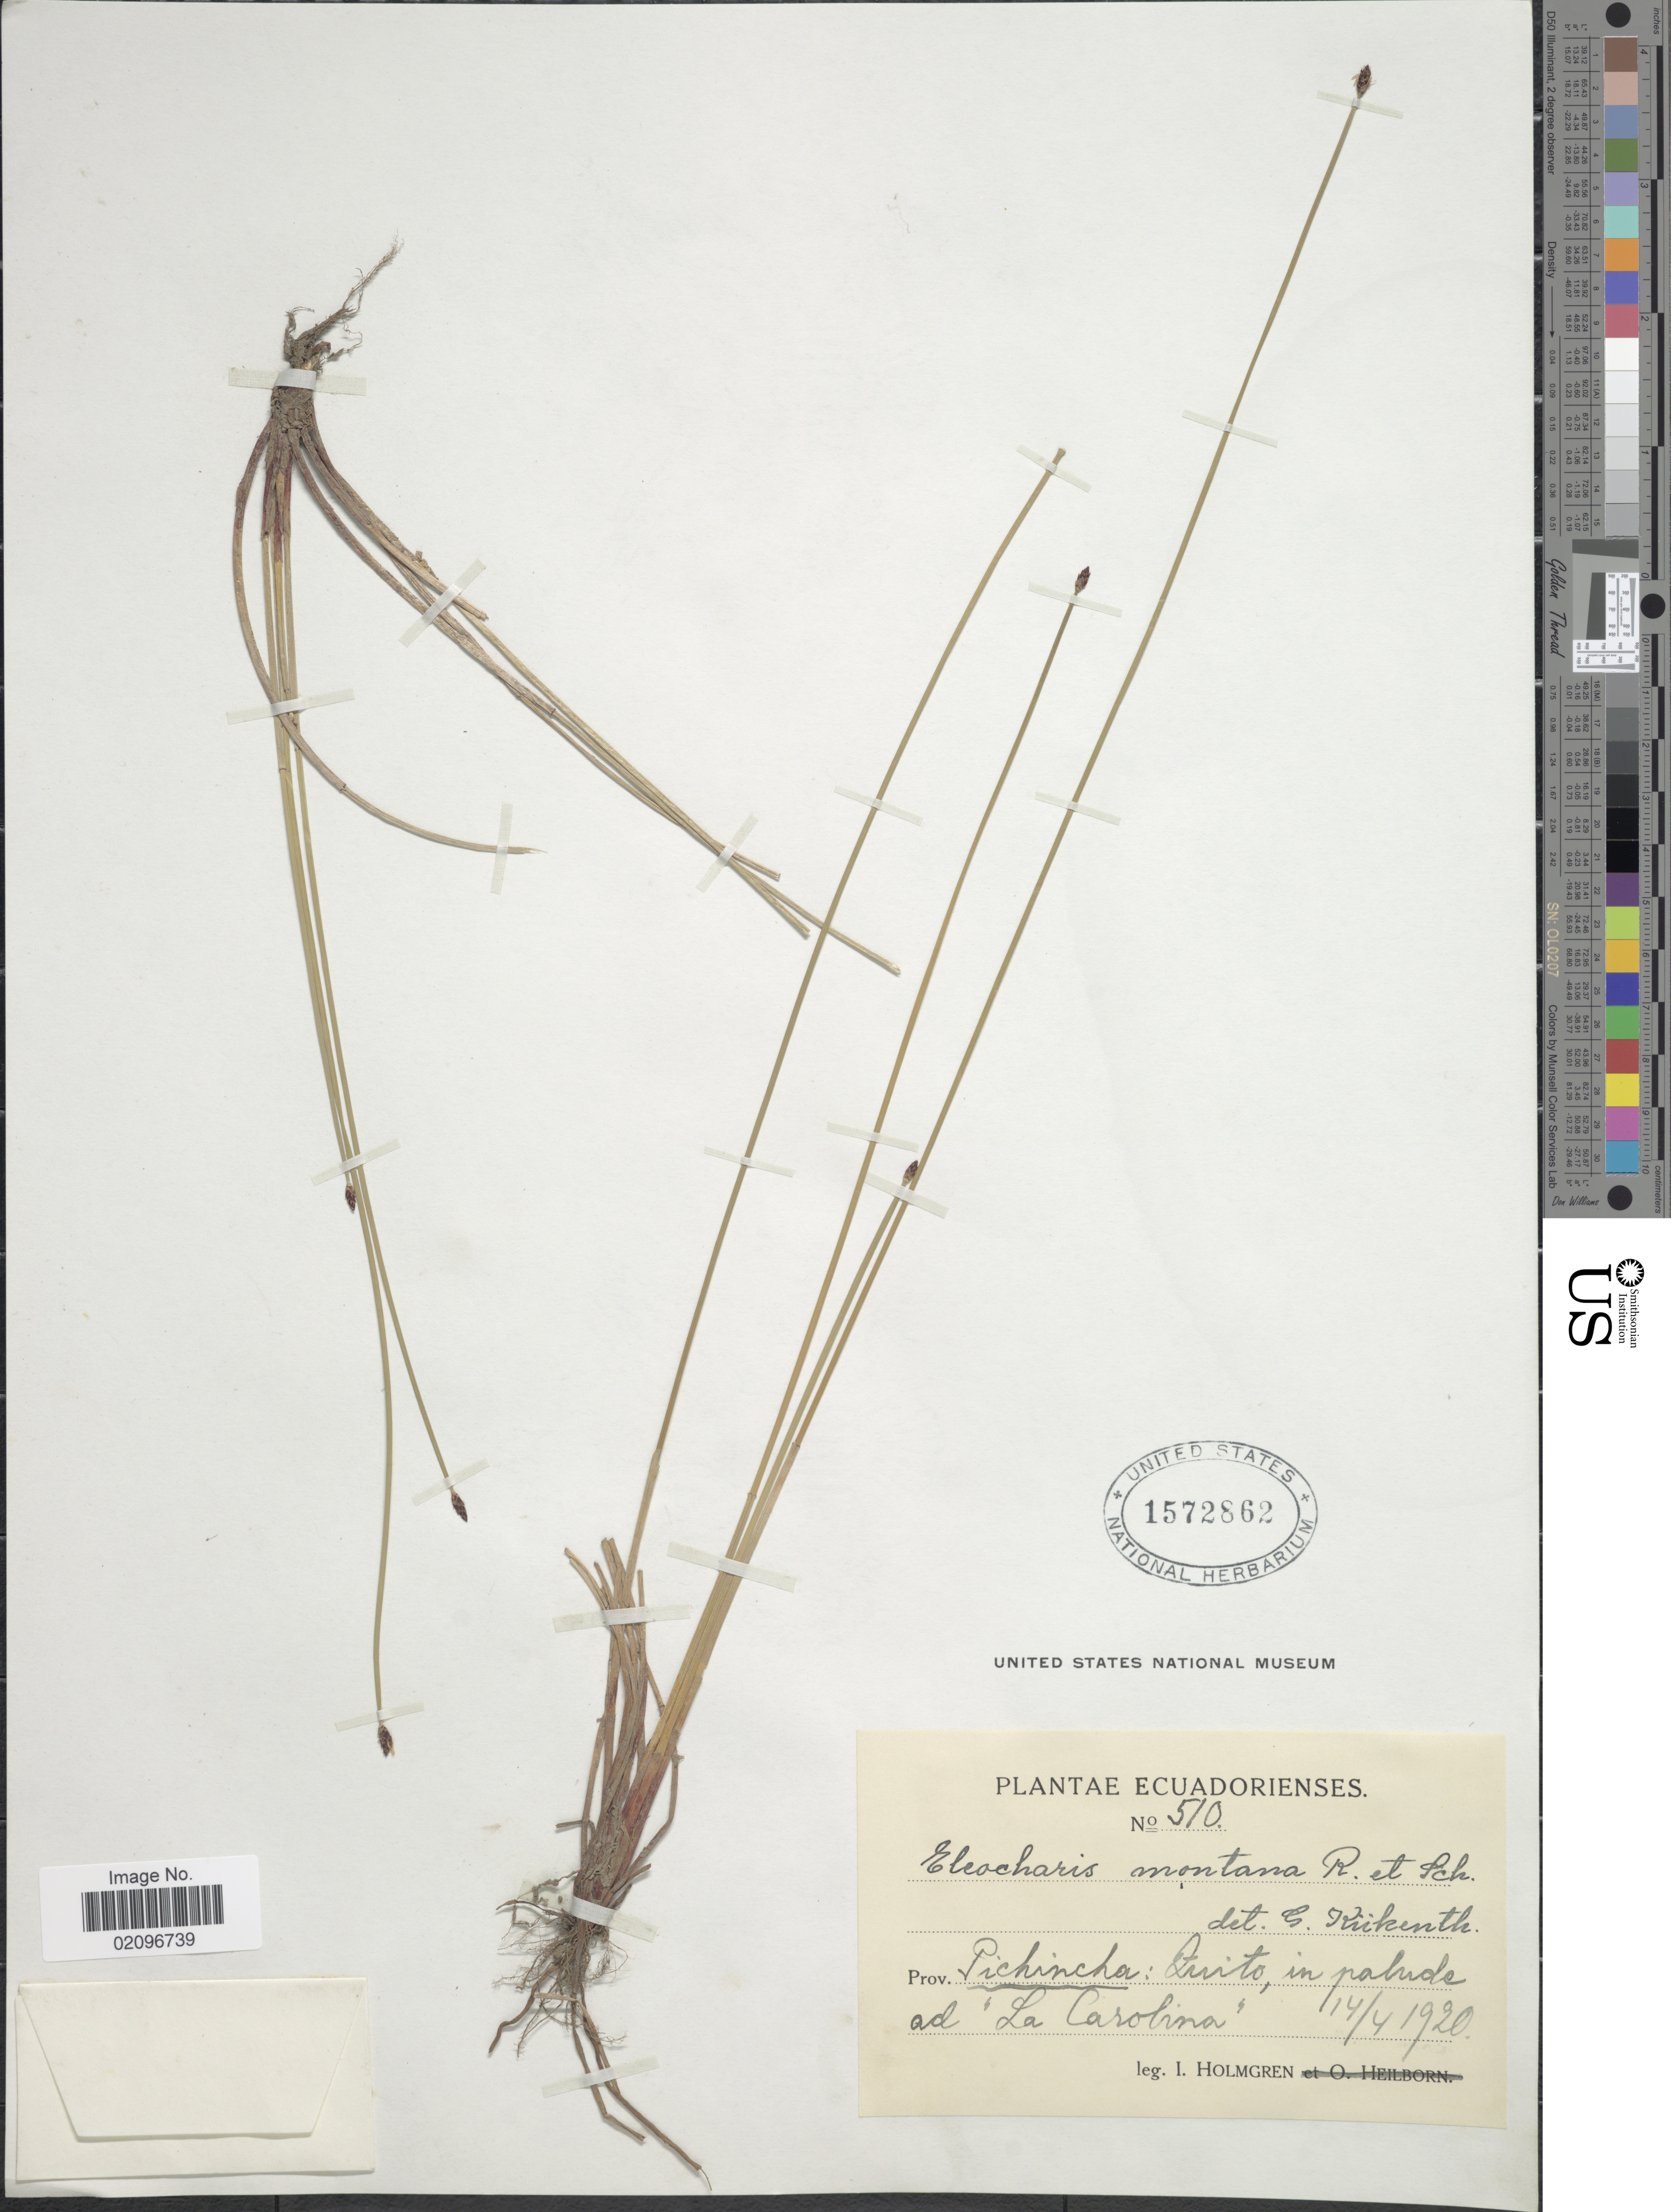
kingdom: Plantae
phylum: Tracheophyta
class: Liliopsida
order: Poales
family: Cyperaceae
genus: Eleocharis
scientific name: Eleocharis montana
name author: (Kunth) Roem. & Schult.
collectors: I. Holmgren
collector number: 510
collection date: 1920-04-14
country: Ecuador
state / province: Pichincha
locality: Prov. Pichincha: Quito, in paluda ad La Carolina.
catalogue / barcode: US 1572862